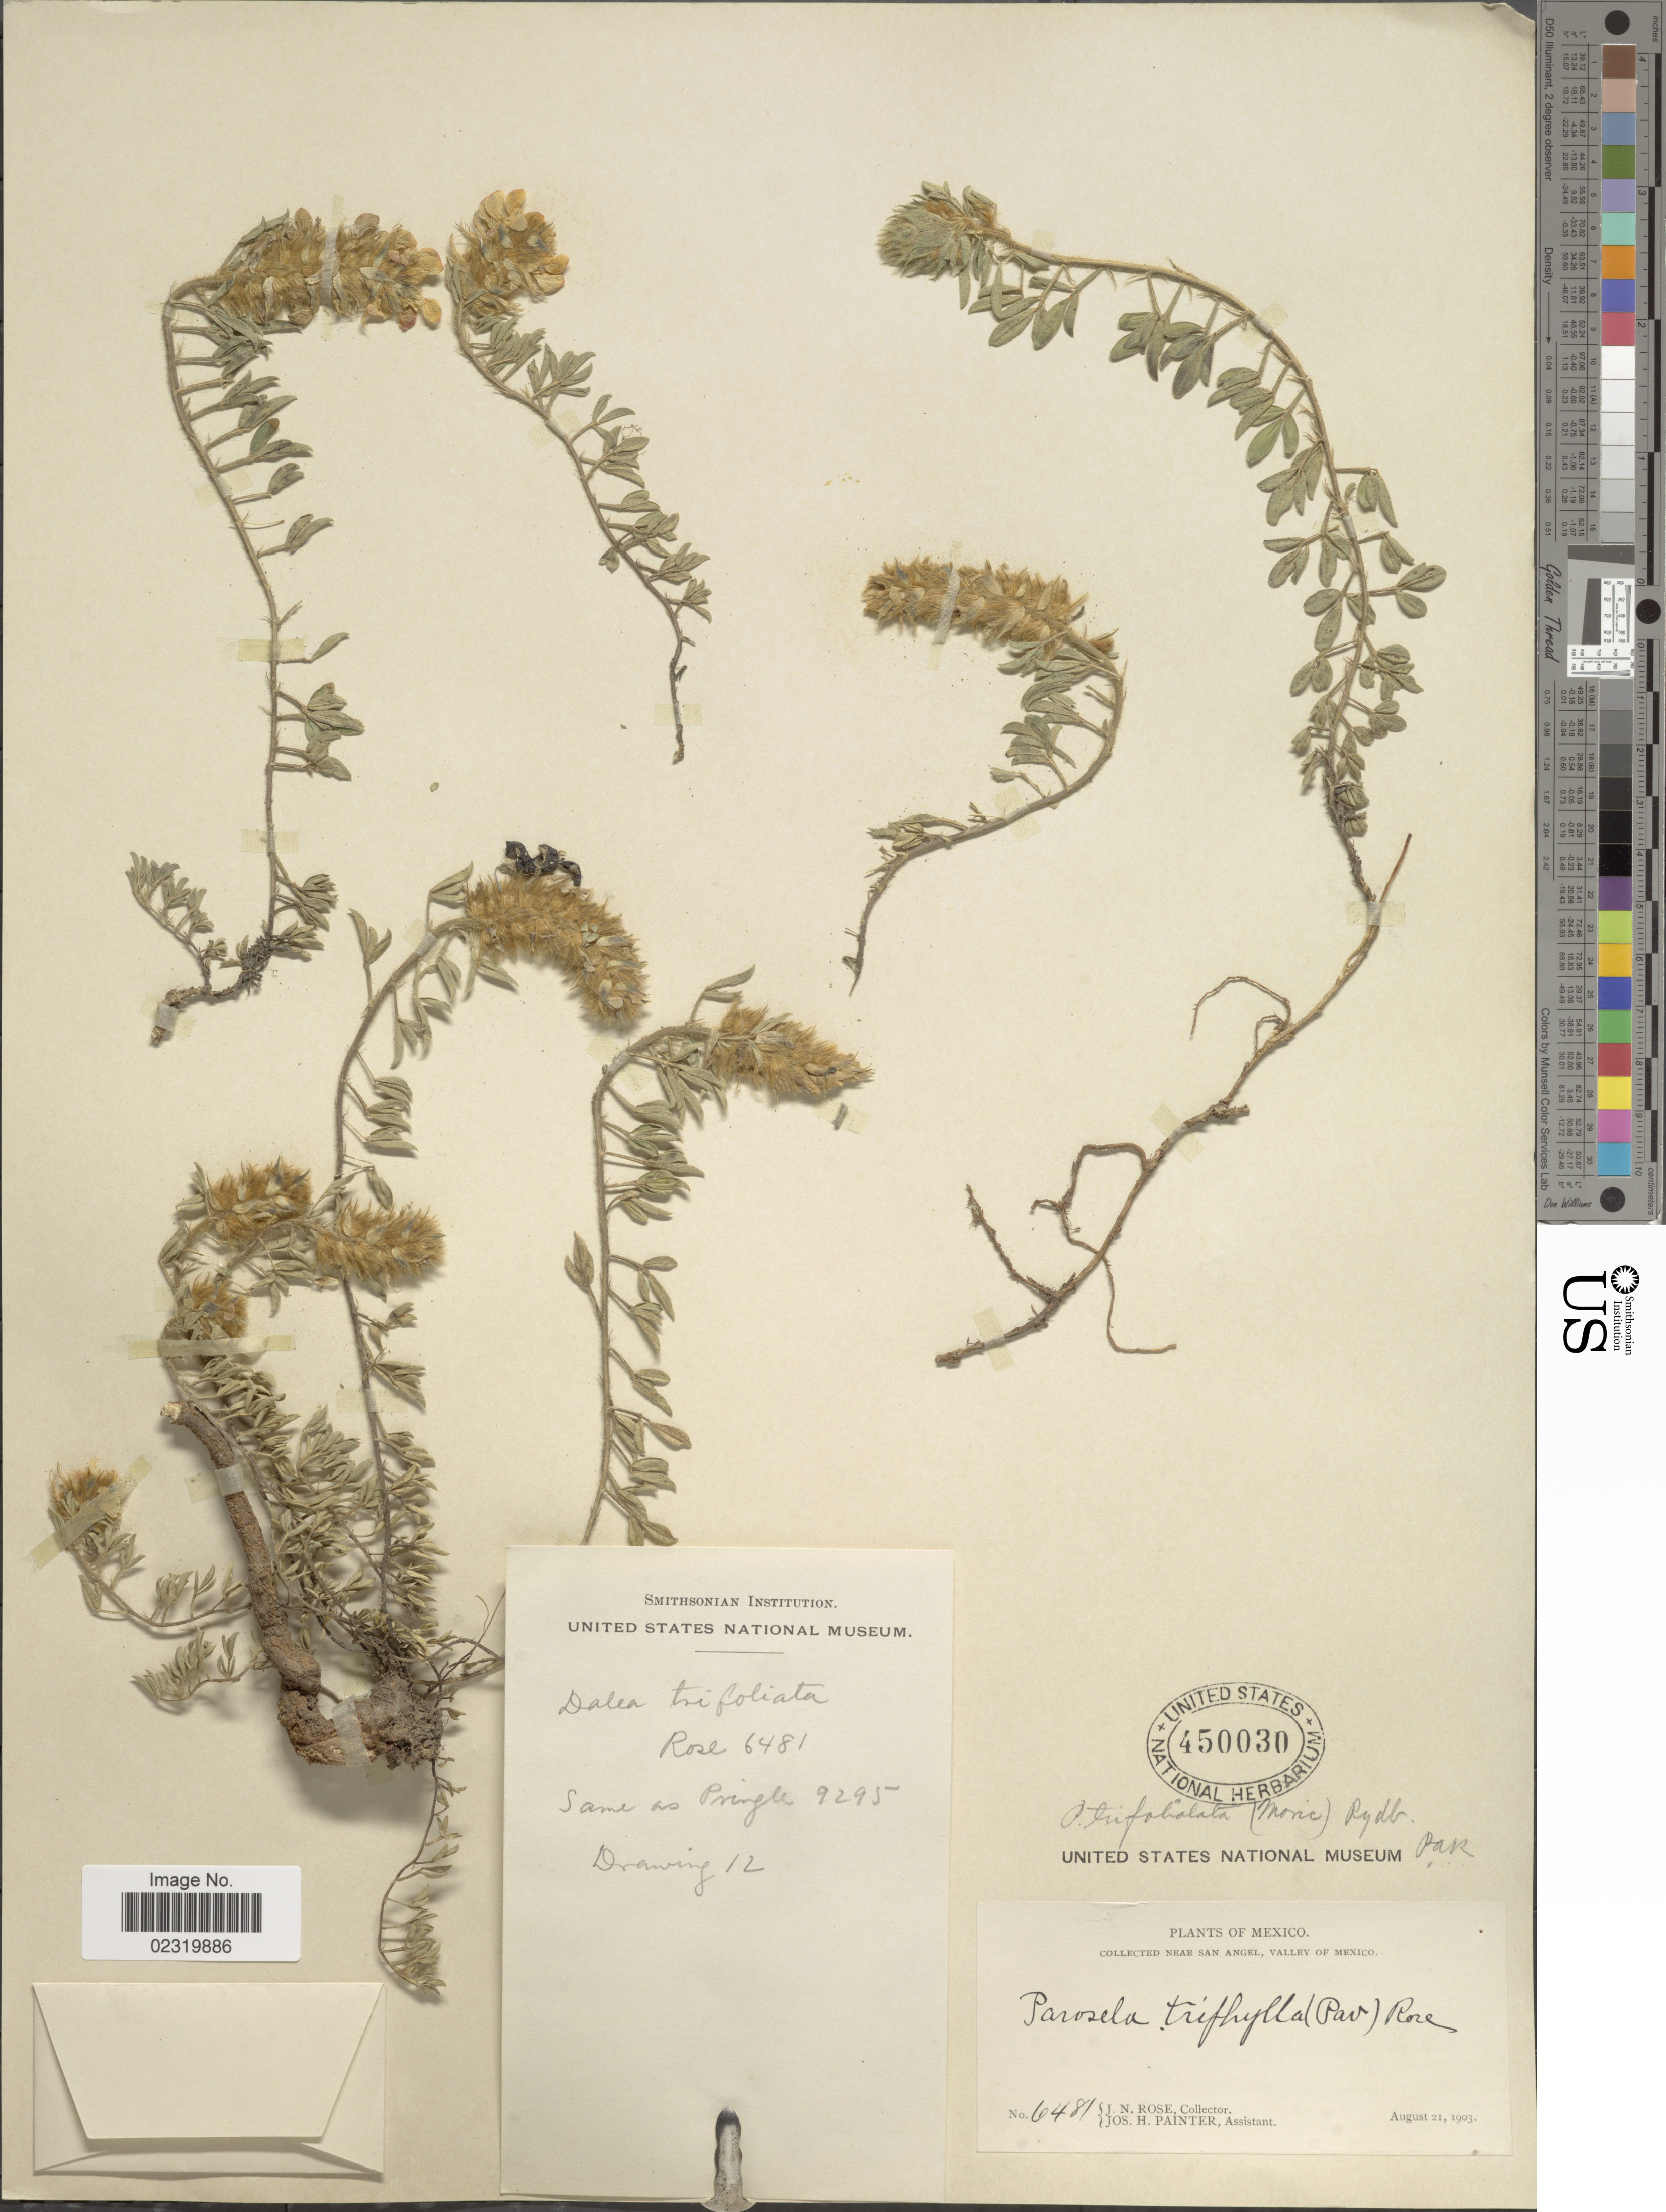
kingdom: Plantae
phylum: Tracheophyta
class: Magnoliopsida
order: Fabales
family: Fabaceae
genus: Dalea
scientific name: Dalea prostrata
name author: Ortega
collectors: J. N. Rose & J. H. Painter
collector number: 6481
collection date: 1903-08-21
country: Mexico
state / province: México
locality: Near San Angel, Valley of Mexico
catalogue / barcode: US 450030